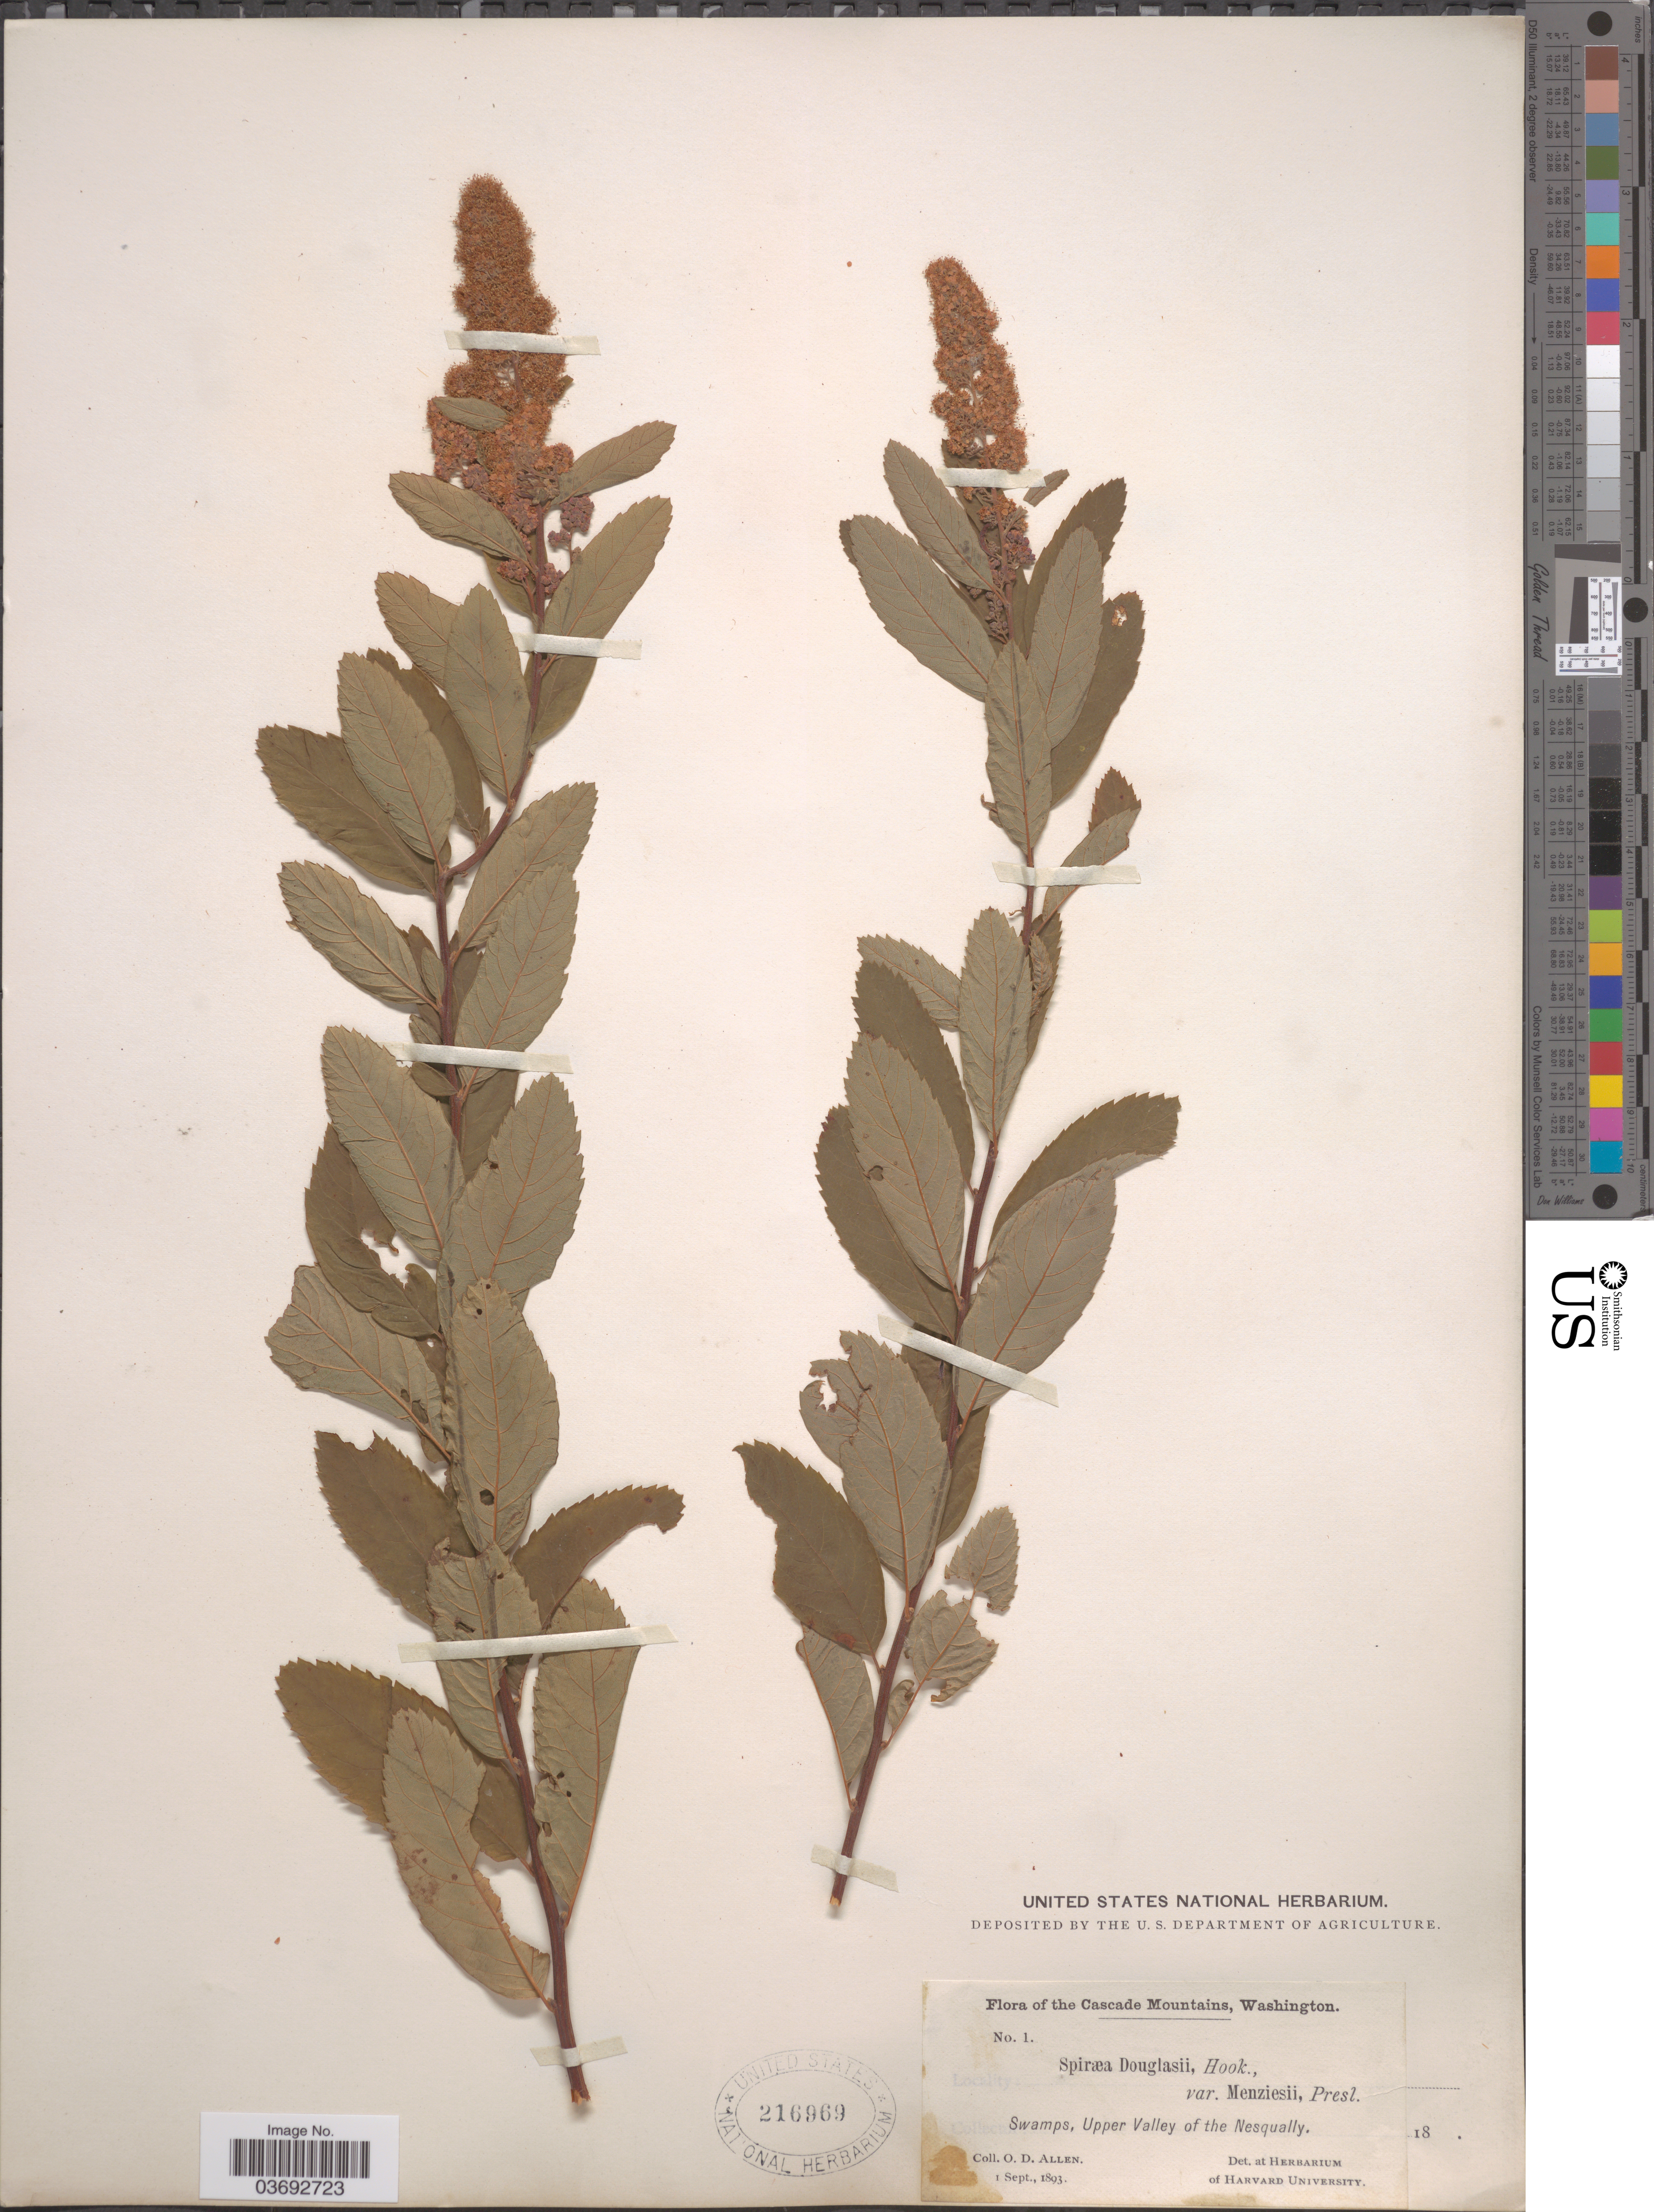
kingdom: Plantae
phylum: Tracheophyta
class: Magnoliopsida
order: Rosales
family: Rosaceae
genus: Spiraea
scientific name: Spiraea menziesii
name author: Hook.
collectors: O. D. Allen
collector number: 1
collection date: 1893-09-01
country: United States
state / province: Washington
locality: The Cascade Mountains. Swamps, Upper Valley of the Nesqually.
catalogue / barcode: US 216969